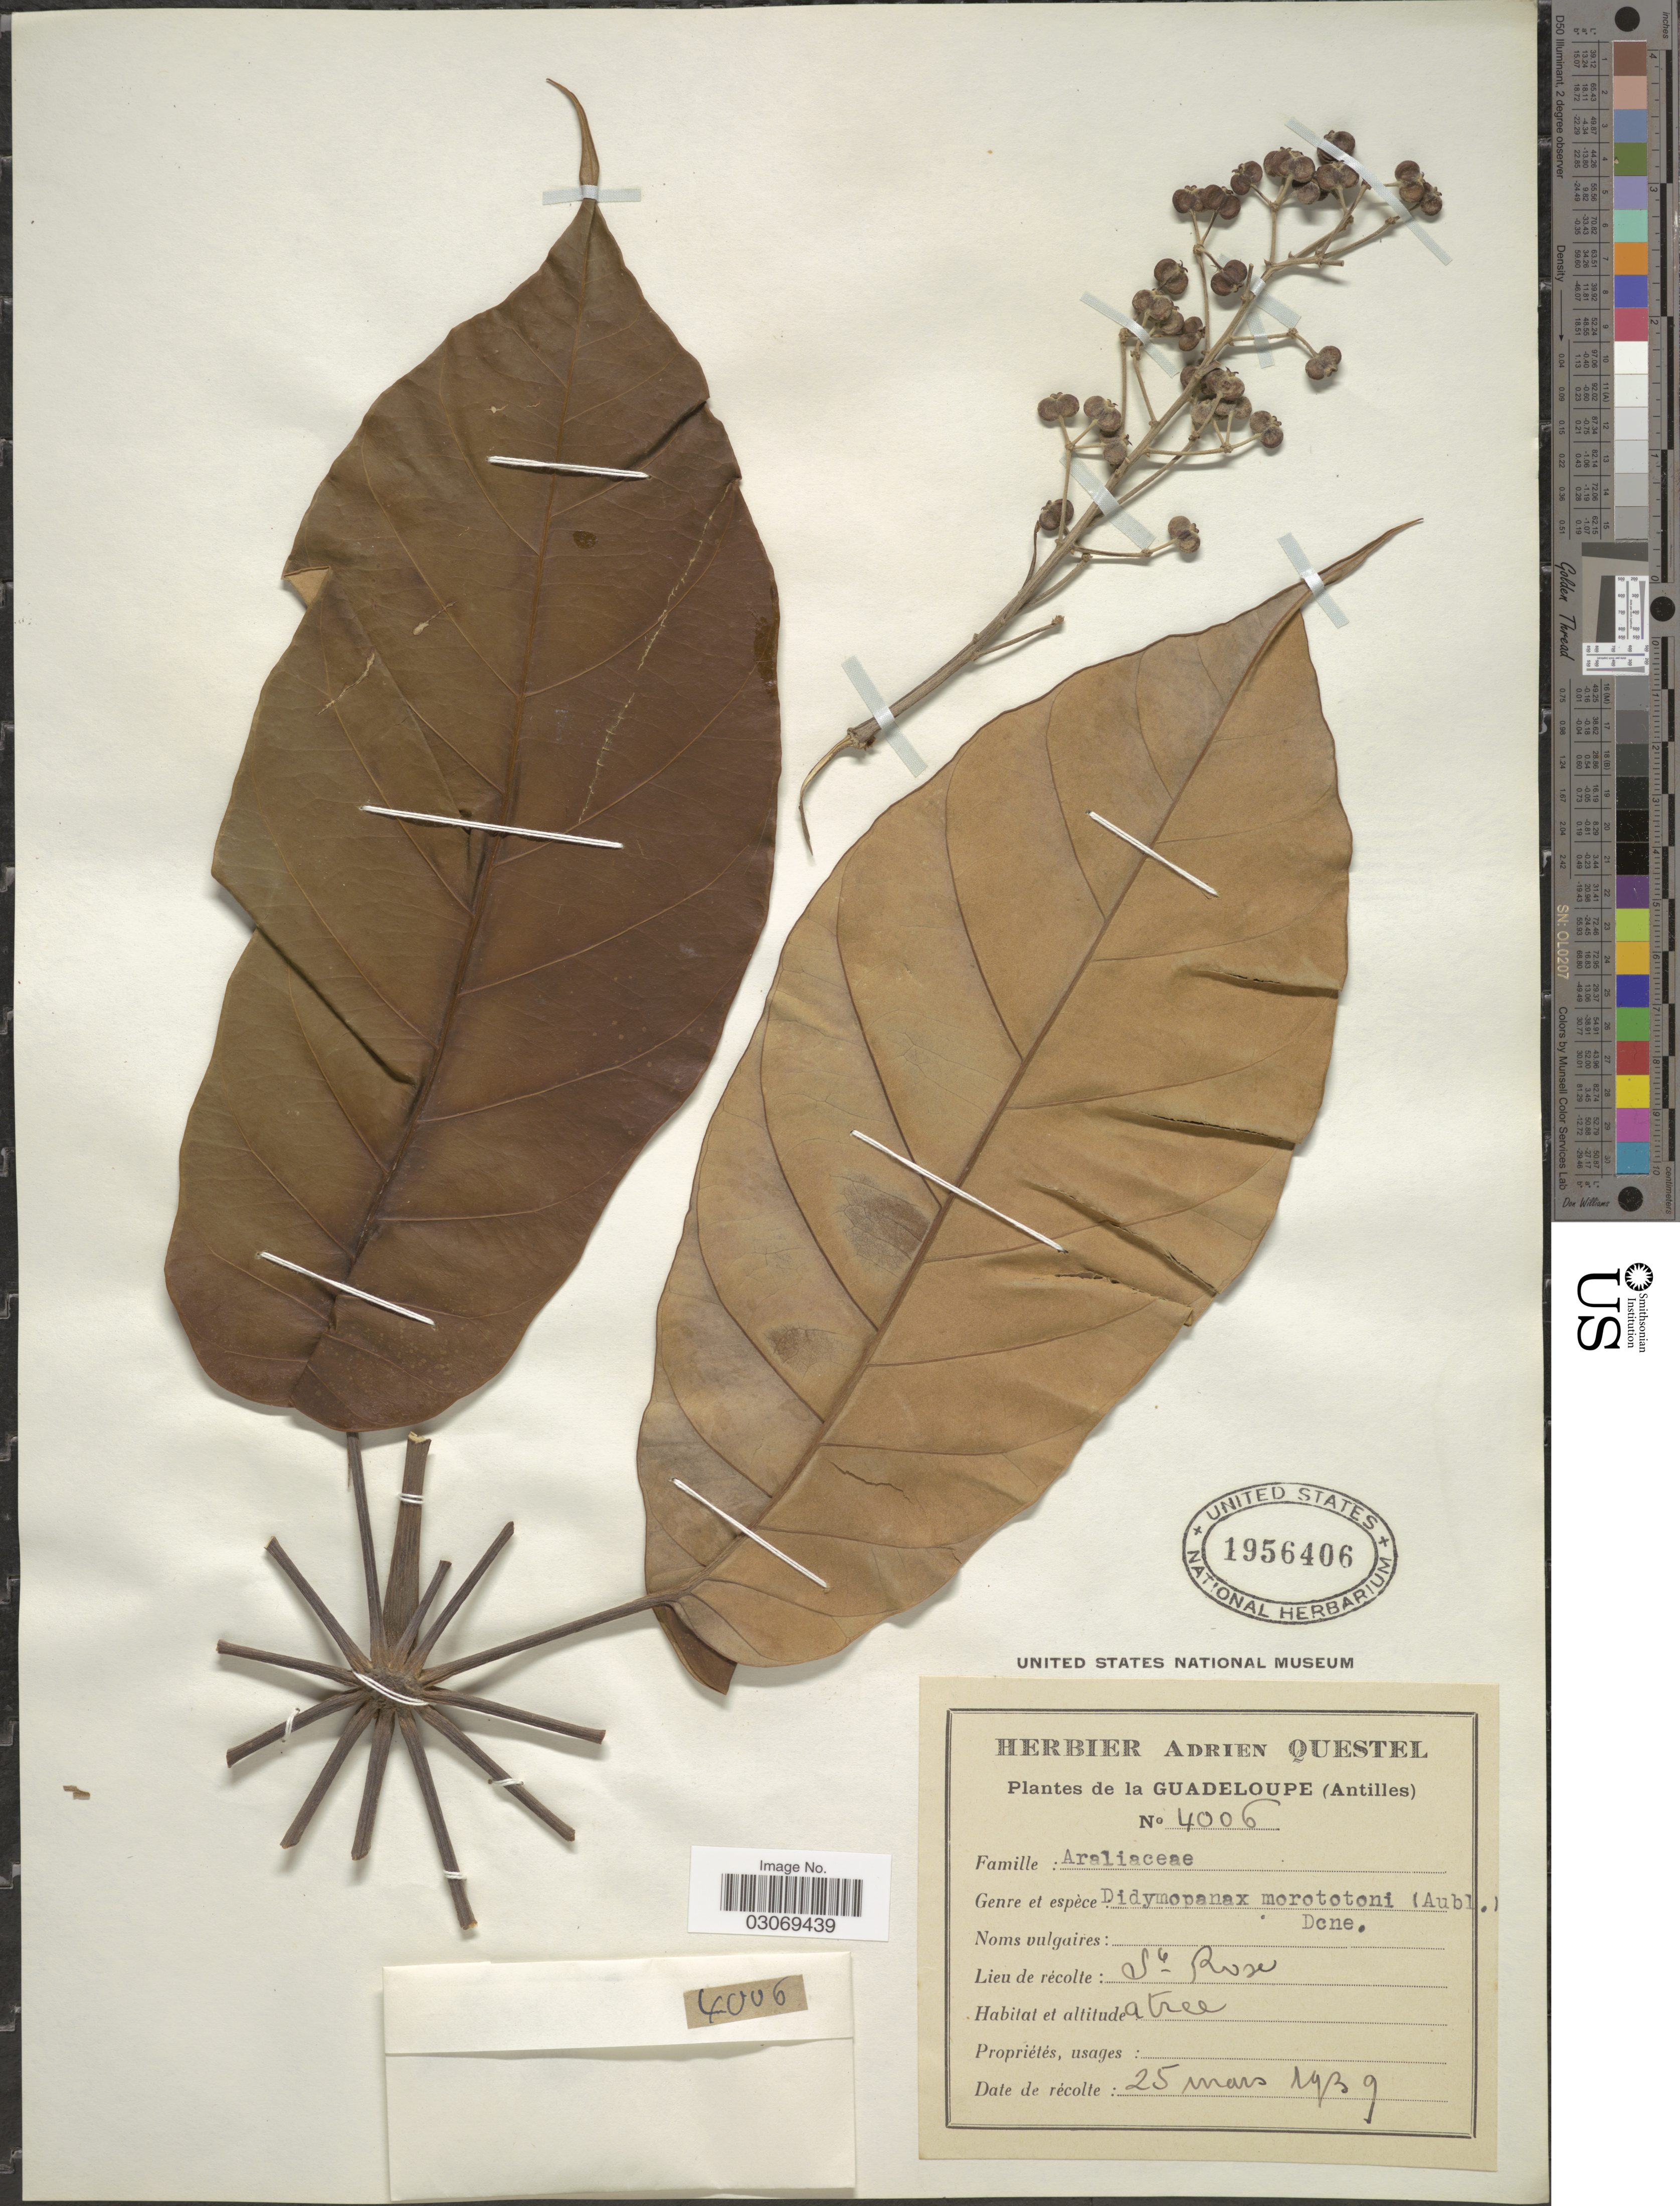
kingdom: Plantae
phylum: Tracheophyta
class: Magnoliopsida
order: Apiales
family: Araliaceae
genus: Schefflera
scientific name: Schefflera morototoni (Aubl.) Maguire, Steyerm. & Frodin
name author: (Aubl.) Maguire et al.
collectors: A. Questel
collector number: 4006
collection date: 1939-03-25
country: Guadeloupe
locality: (Antilles). St. Rose.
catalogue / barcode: US 1956406